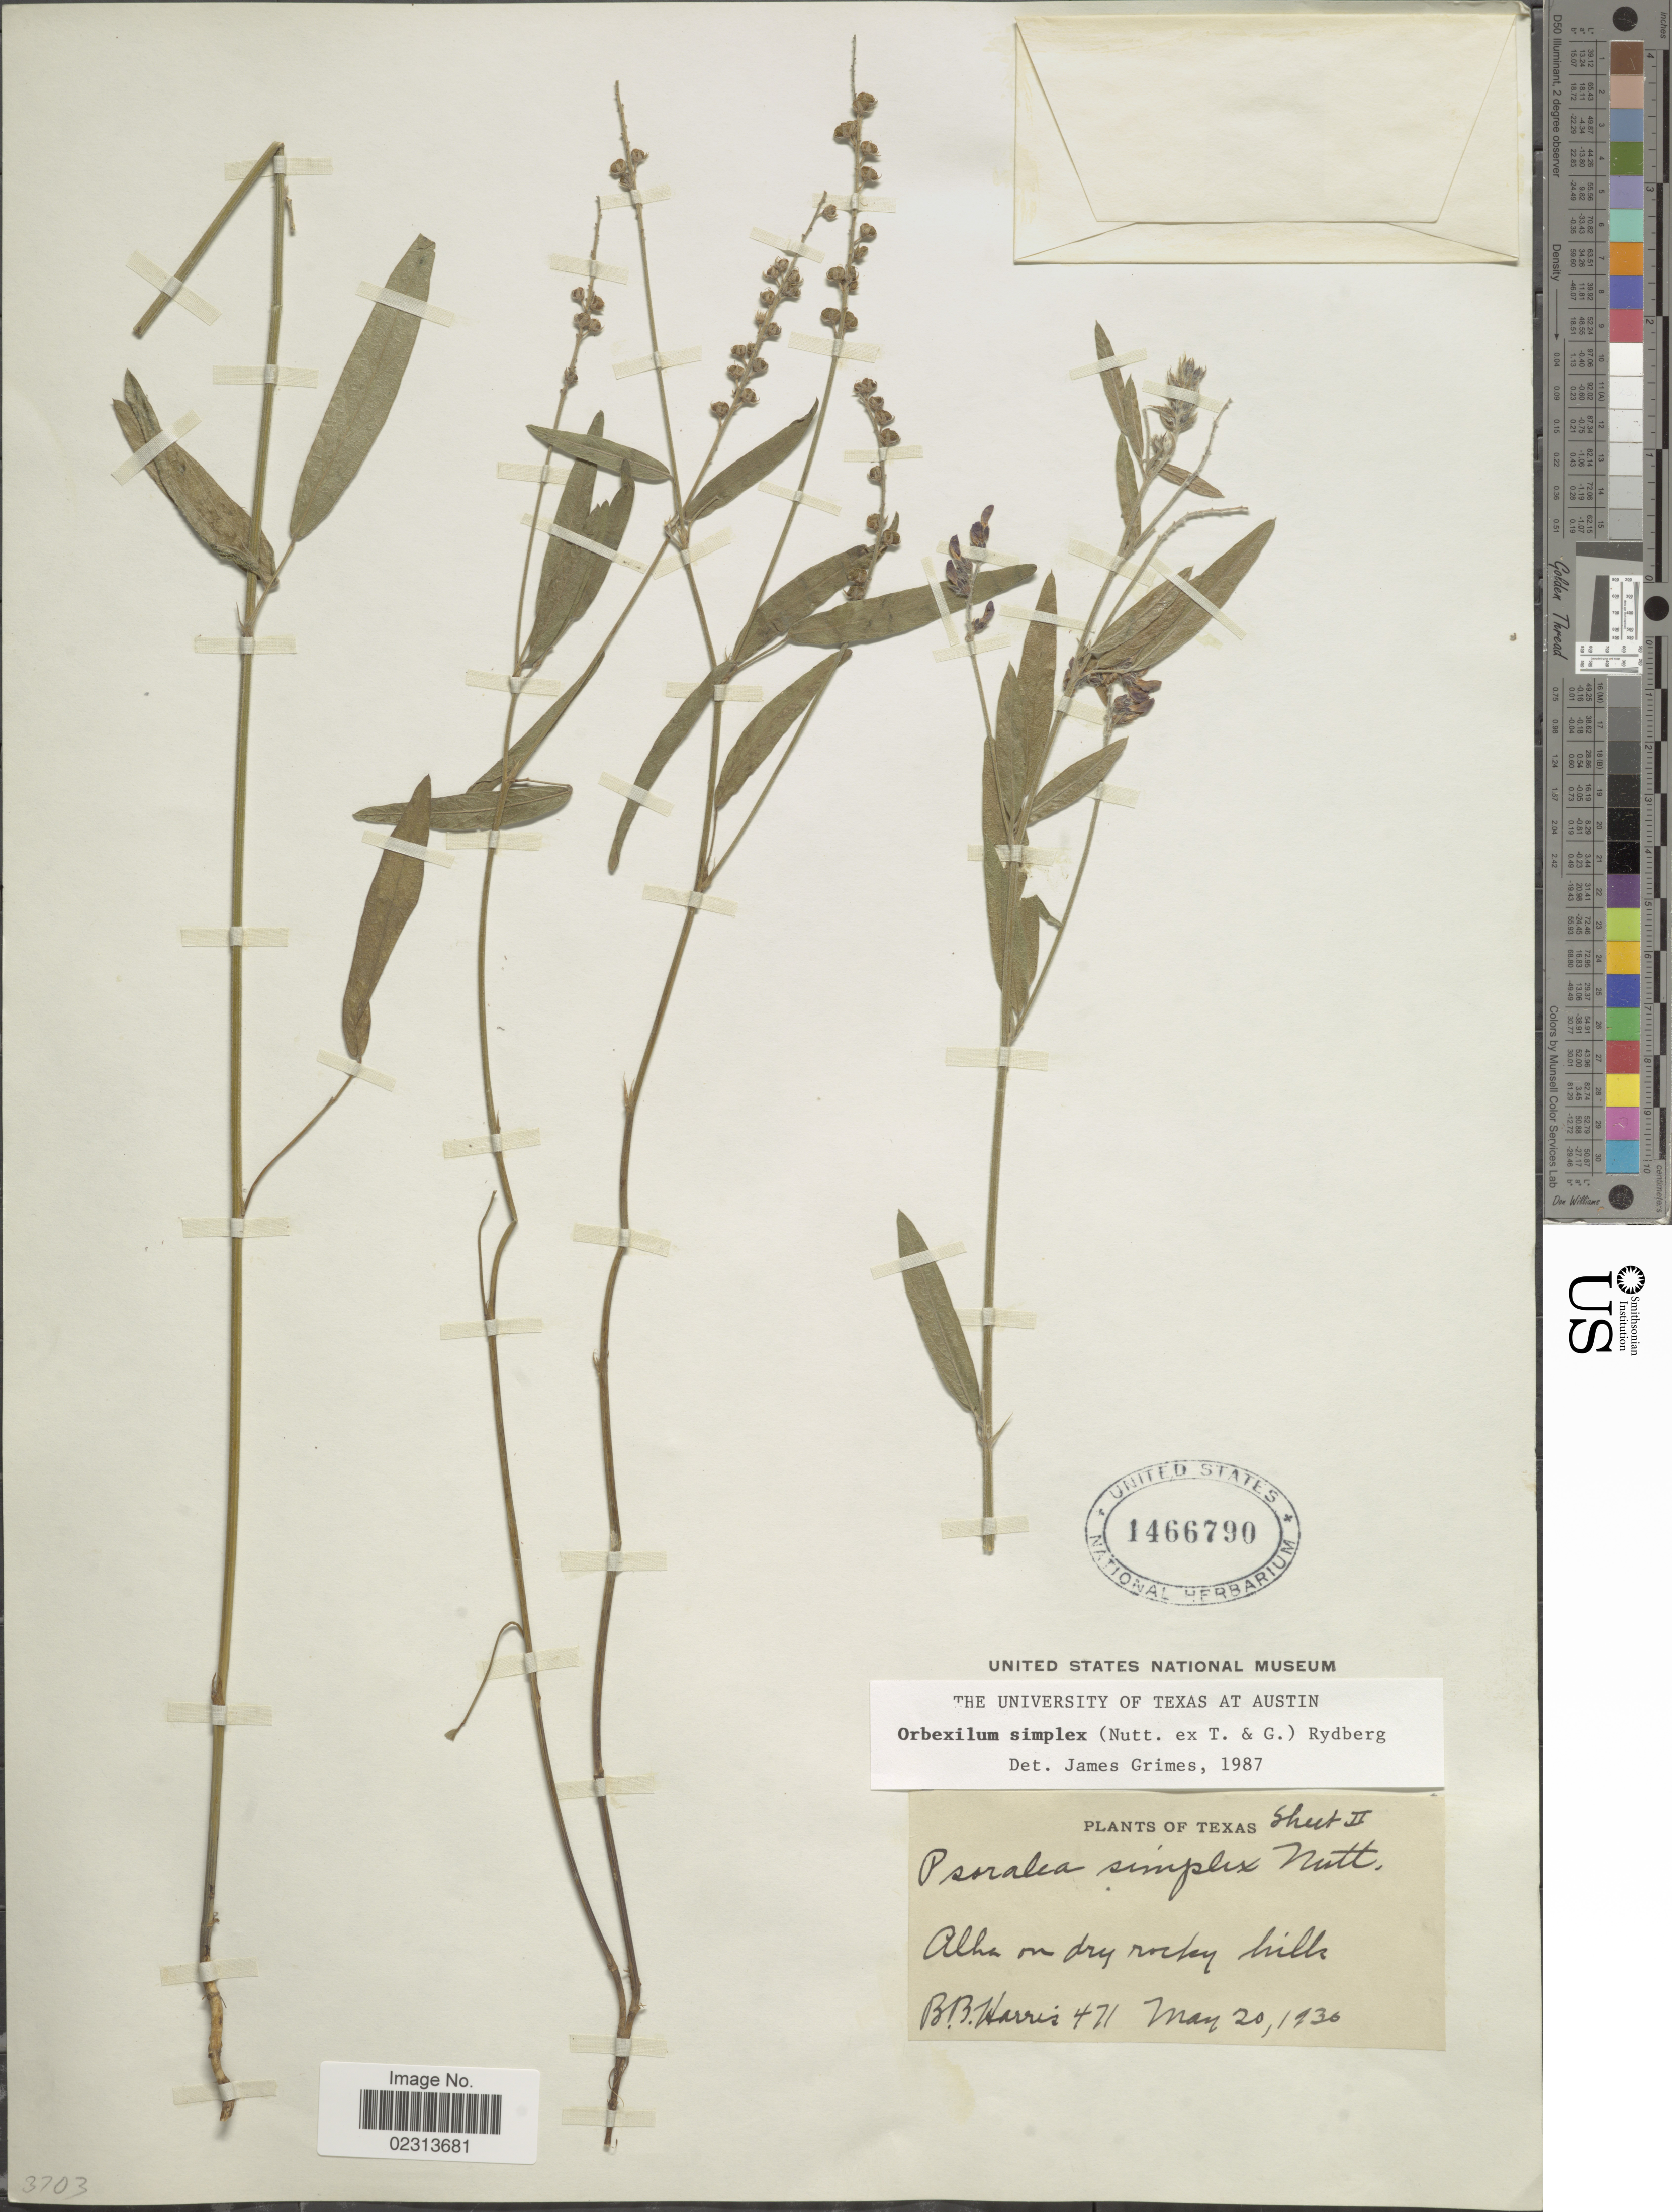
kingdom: Plantae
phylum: Tracheophyta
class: Magnoliopsida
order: Fabales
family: Fabaceae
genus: Orbexilum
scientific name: Orbexilum simplex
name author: (Nutt. ex Torr. & A. Gray) Rydb.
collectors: B. B. Harris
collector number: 471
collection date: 1930-05-20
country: United States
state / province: Texas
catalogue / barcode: US 1466790